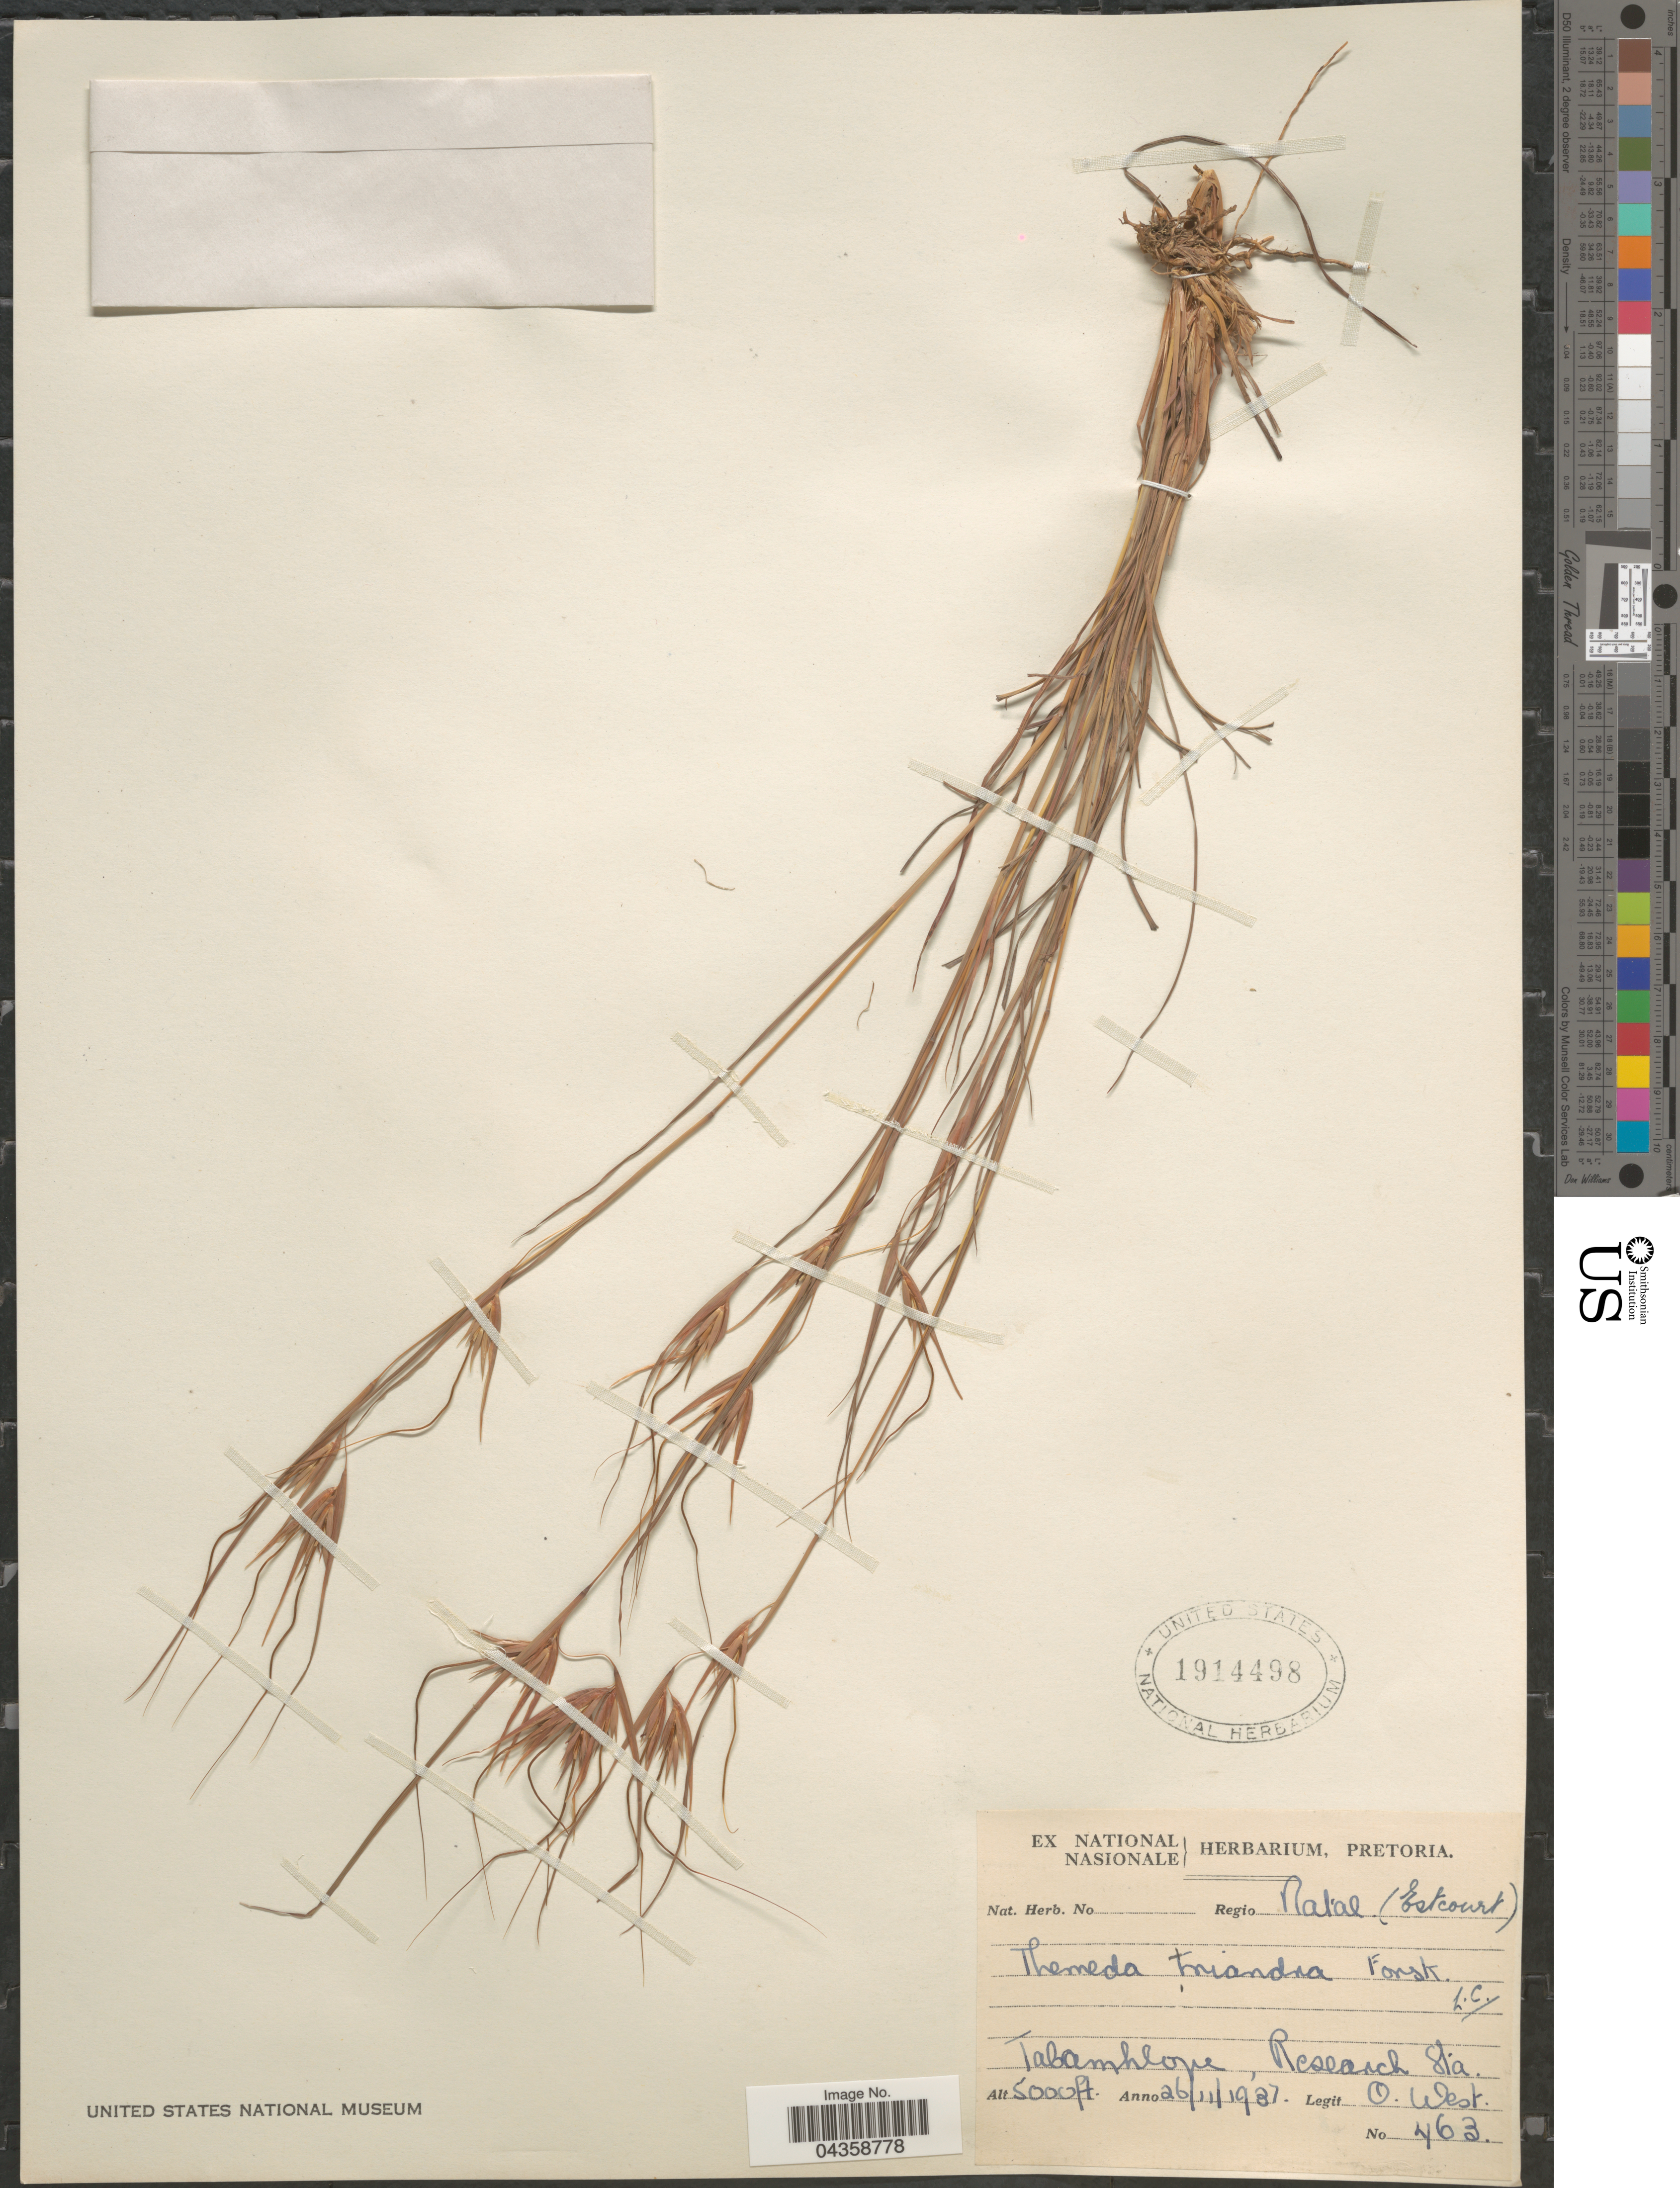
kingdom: Plantae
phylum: Tracheophyta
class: Liliopsida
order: Poales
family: Poaceae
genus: Themeda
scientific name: Themeda triandra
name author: Forssk.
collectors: O. West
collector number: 463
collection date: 1937-11-26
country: South Africa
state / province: KwaZulu-Natal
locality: Regio Natal (Est court). Tabamhlope, Research Sta.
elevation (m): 1524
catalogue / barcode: US 1914498